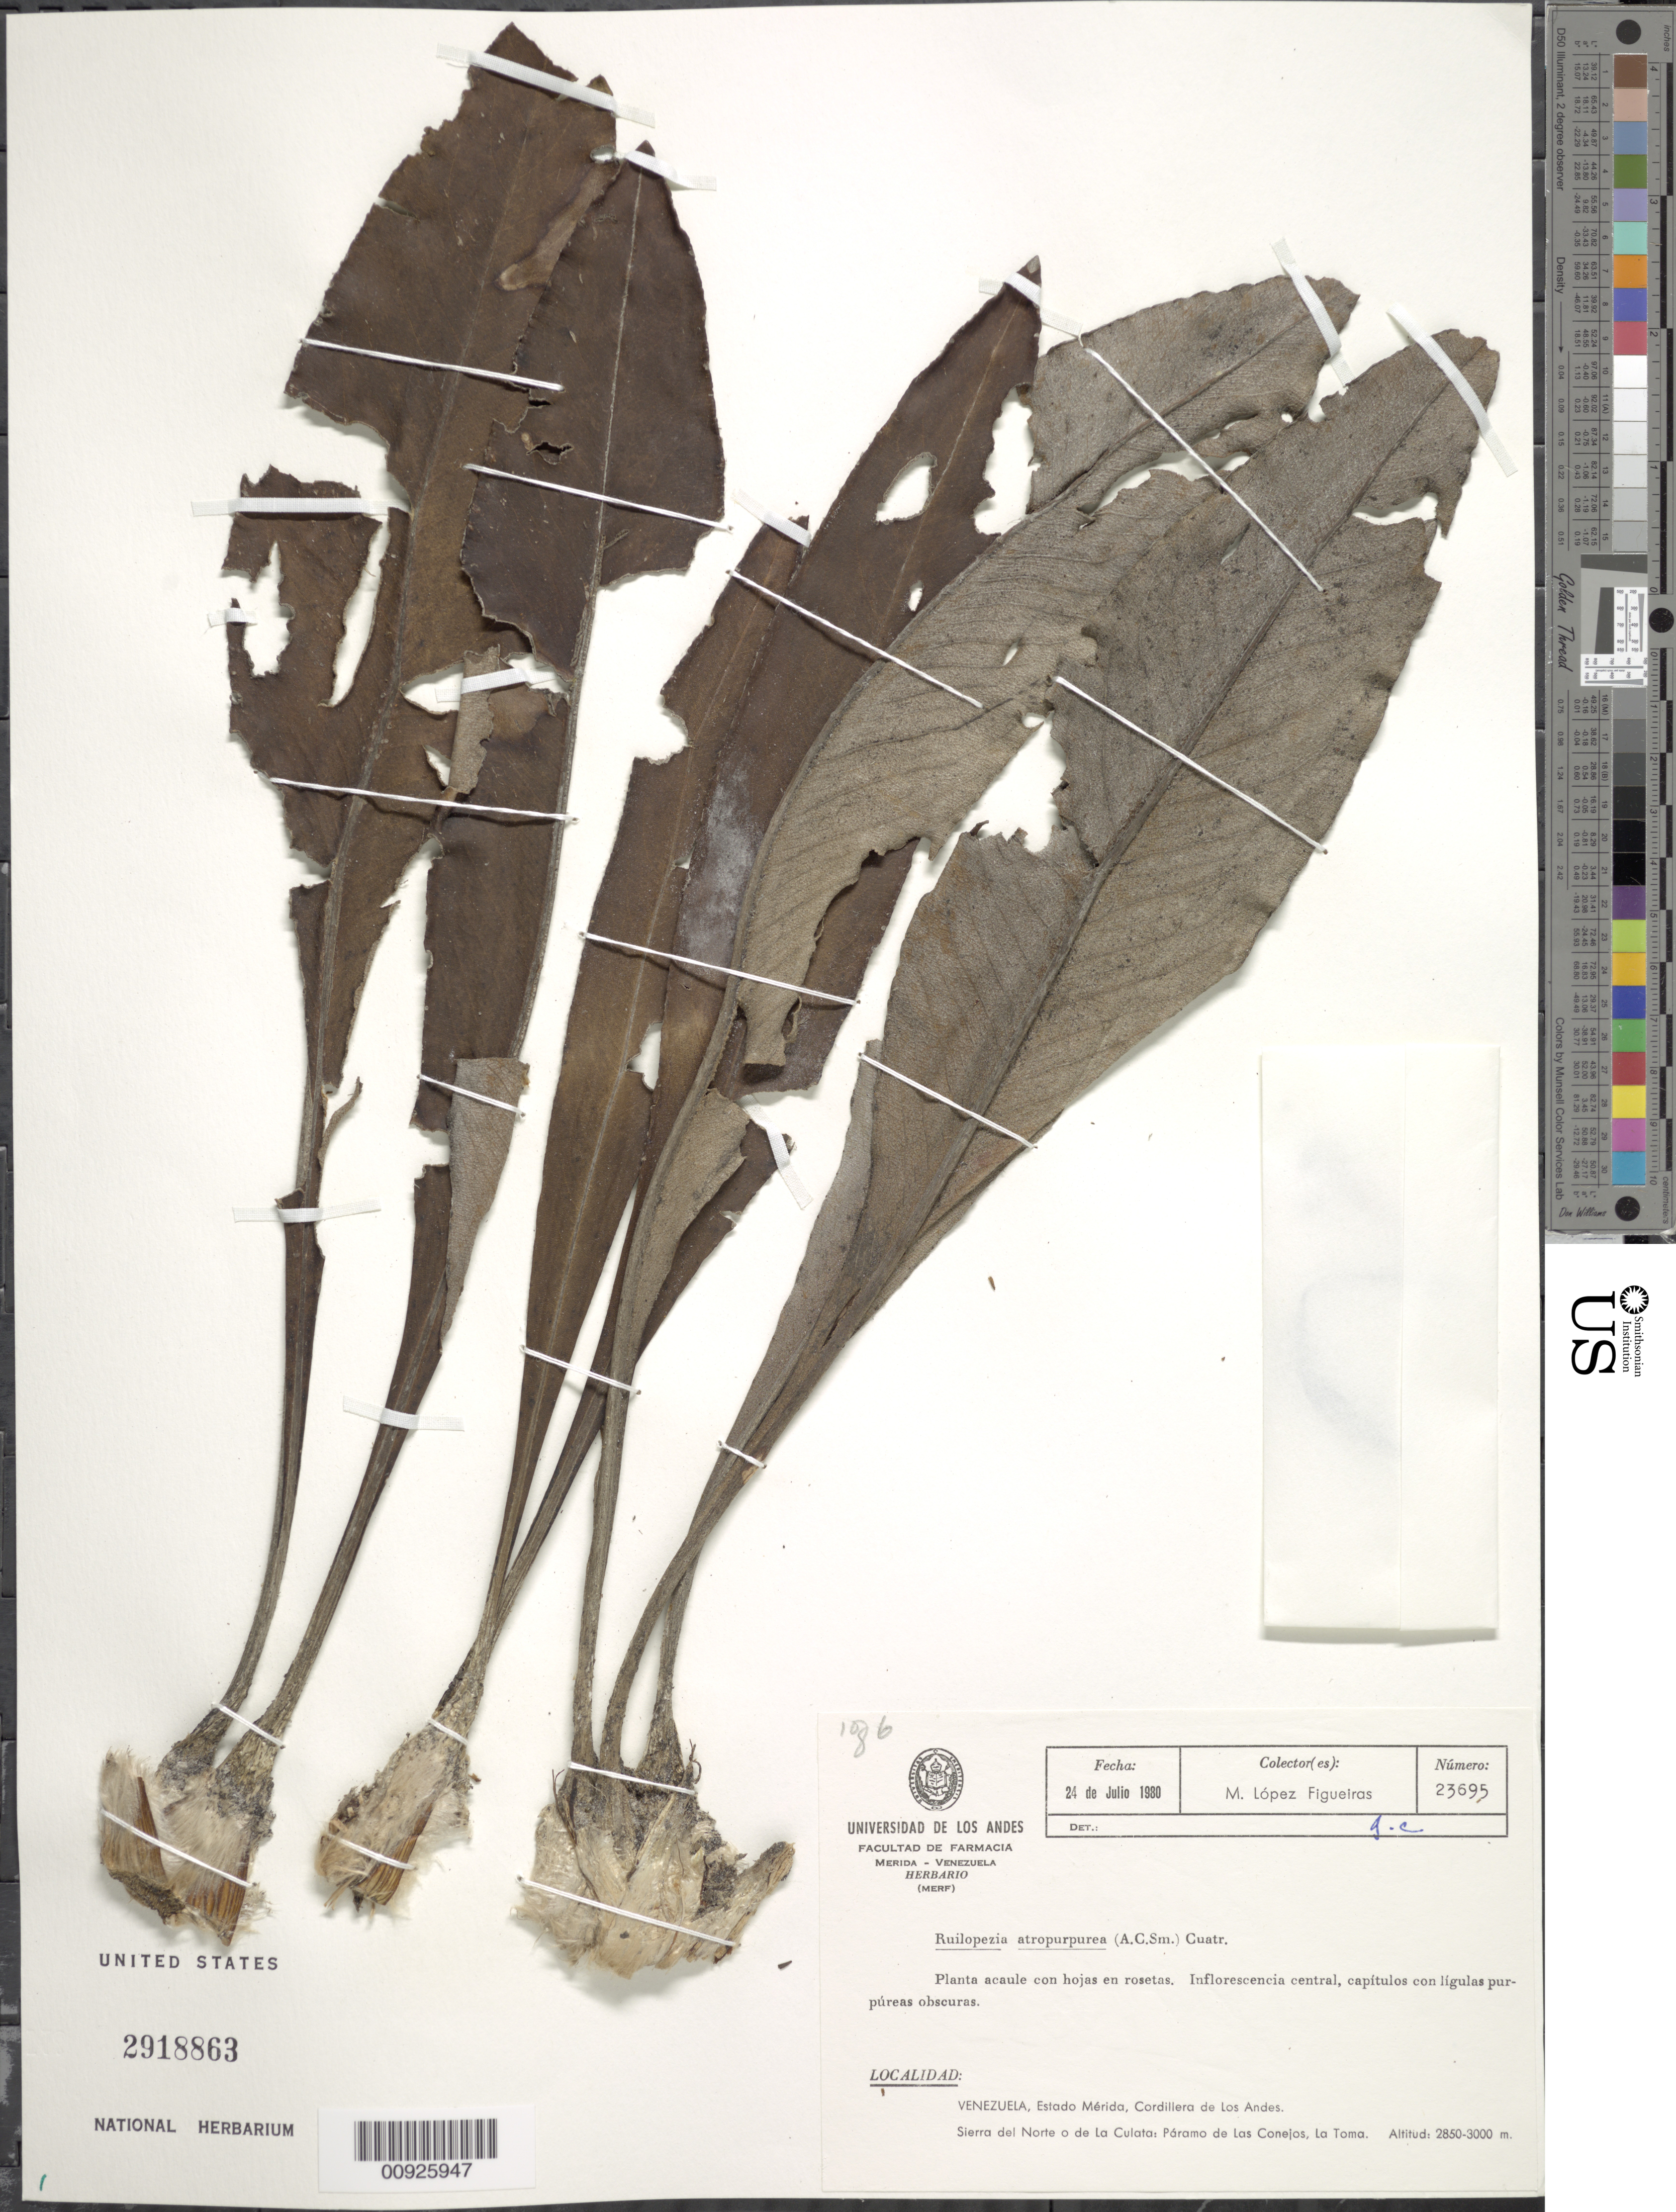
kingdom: Plantae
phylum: Tracheophyta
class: Magnoliopsida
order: Asterales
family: Asteraceae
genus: Ruilopezia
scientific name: Ruilopezia atropurpurea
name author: (A.C. Sm.) Cuatrec.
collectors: M. López Figueiras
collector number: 23695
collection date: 1980-07-24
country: Venezuela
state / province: Mérida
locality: Sierra del Norte o de la Culata; Páramo de los Conejos, La Toma.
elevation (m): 2850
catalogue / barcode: US 2918863